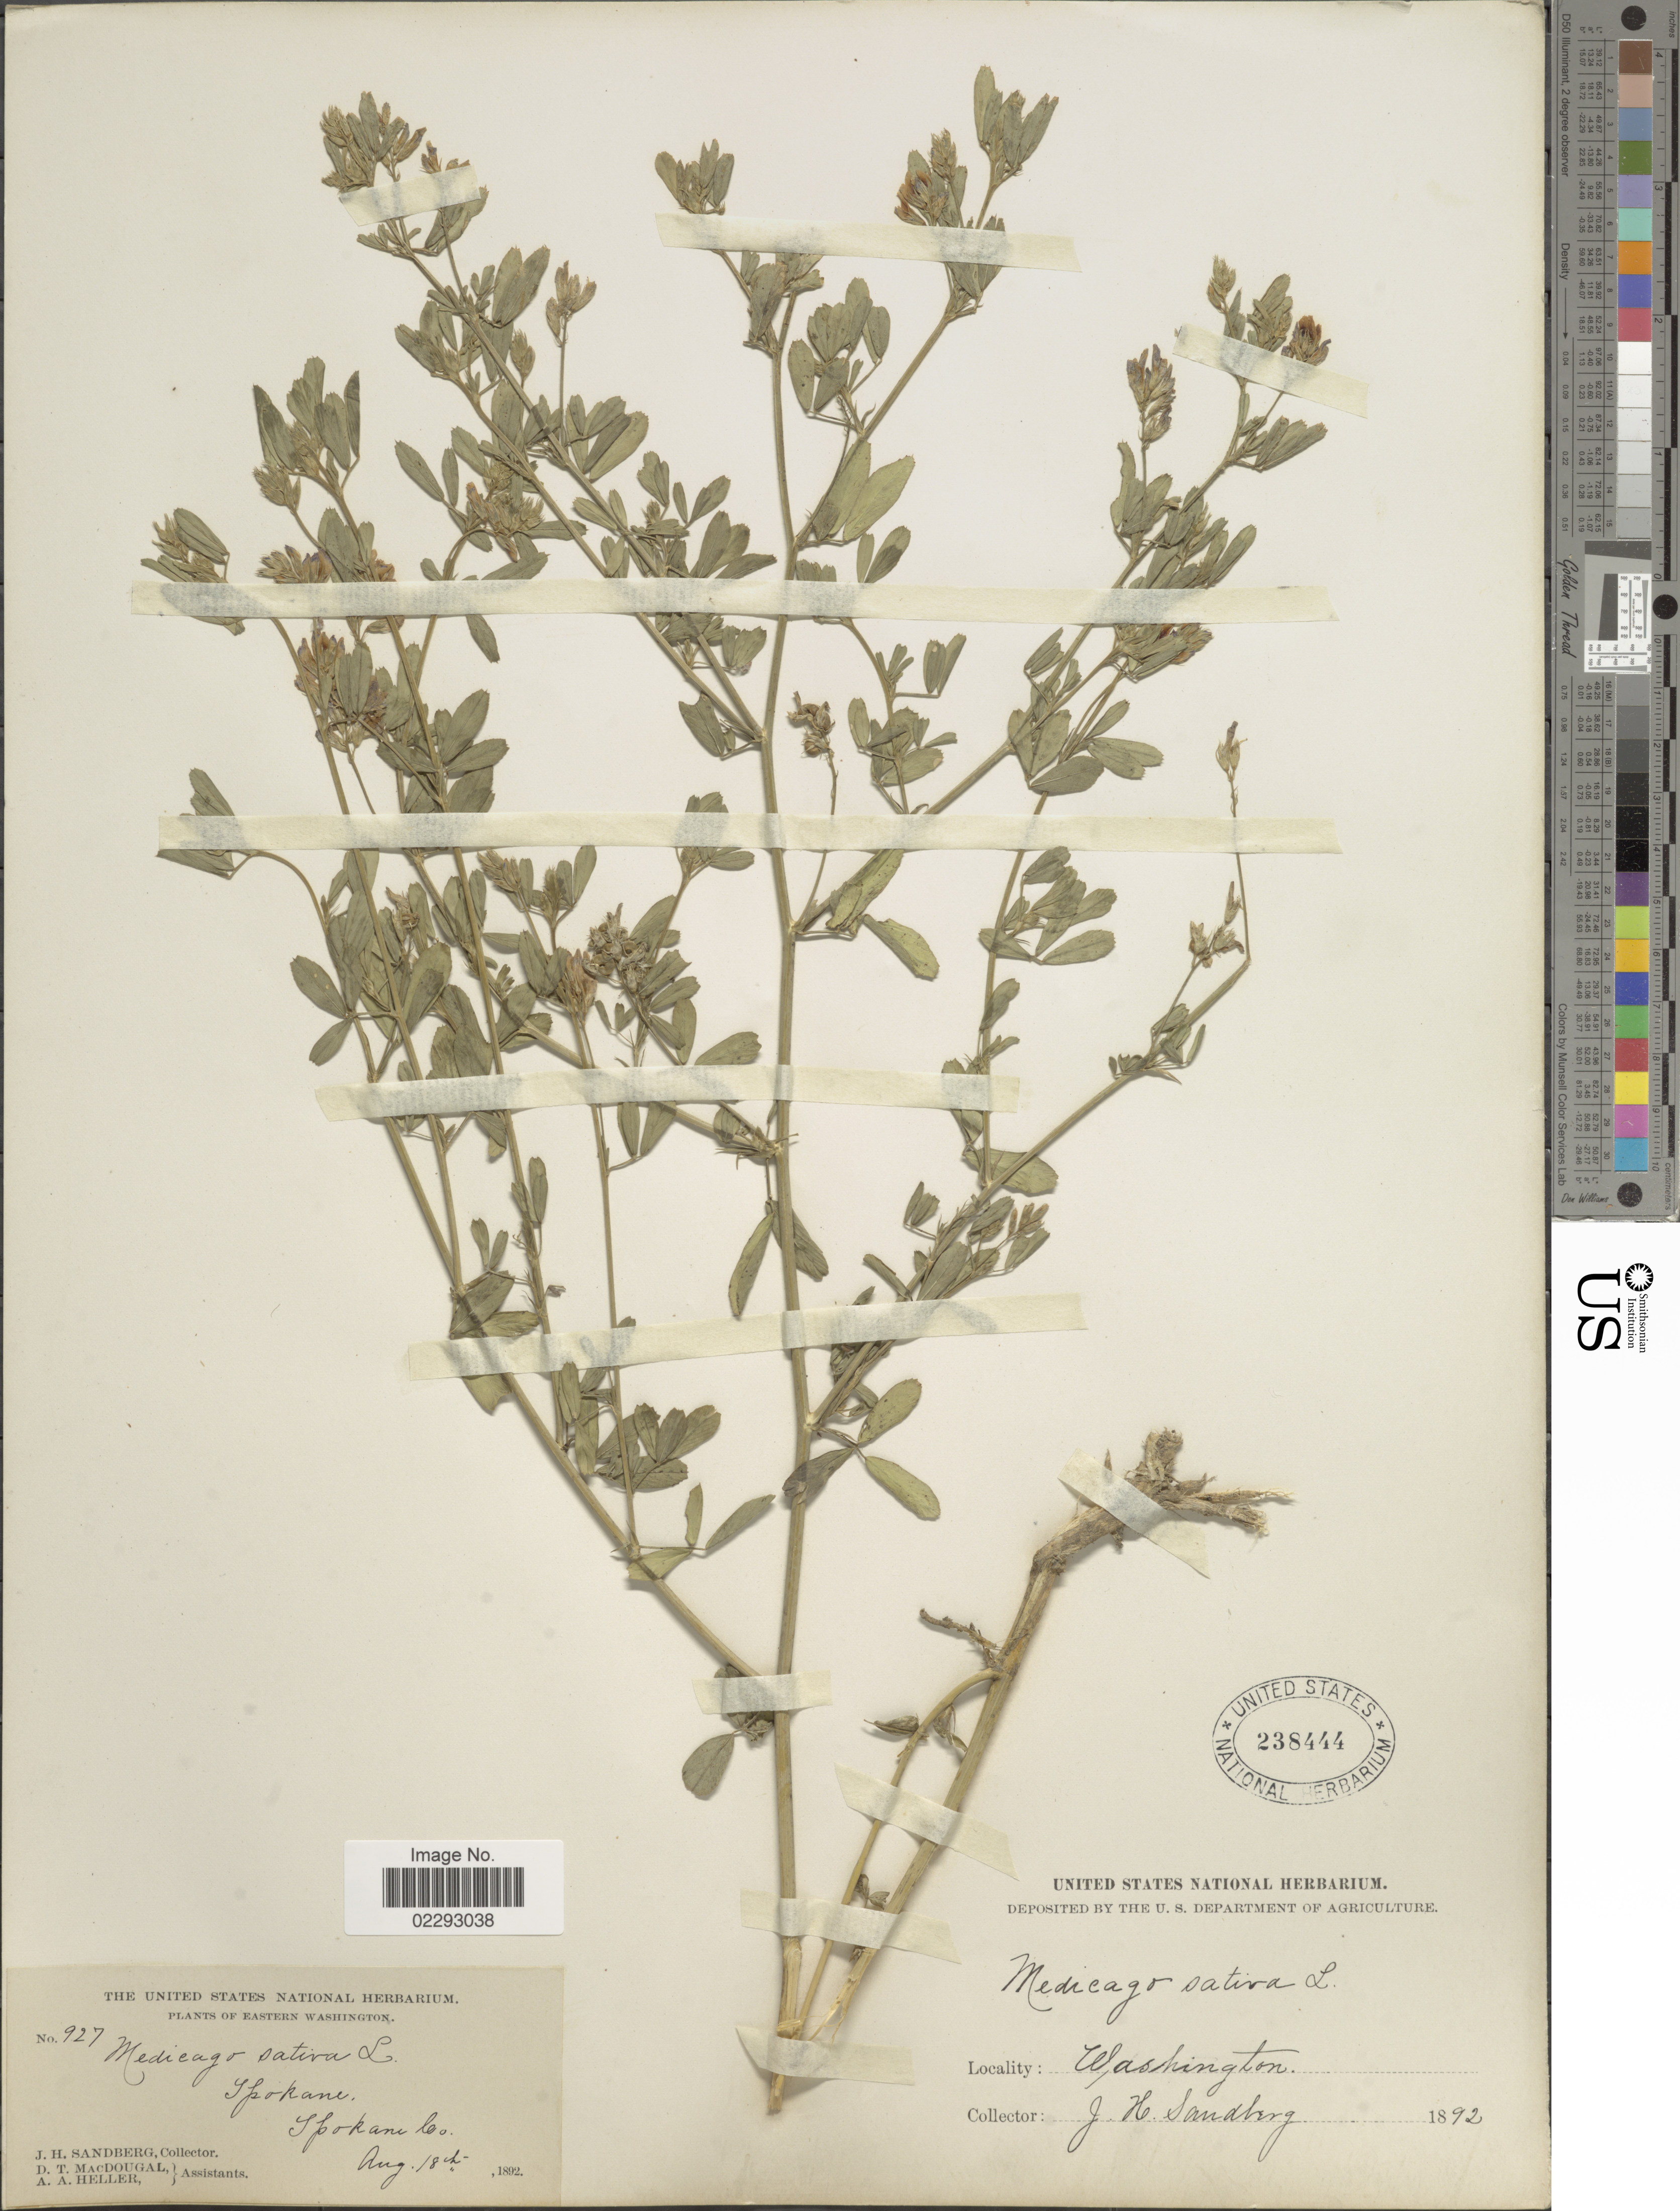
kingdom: Plantae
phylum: Tracheophyta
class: Magnoliopsida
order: Fabales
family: Fabaceae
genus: Medicago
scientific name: Medicago sativa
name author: L.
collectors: J. H. Sandberg, D. T. MacDougal & A. A. Heller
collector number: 927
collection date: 1892-08-18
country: United States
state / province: Washington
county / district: Spokane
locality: Washington, Ipokane, Ipokane Co.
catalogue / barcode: US 238444